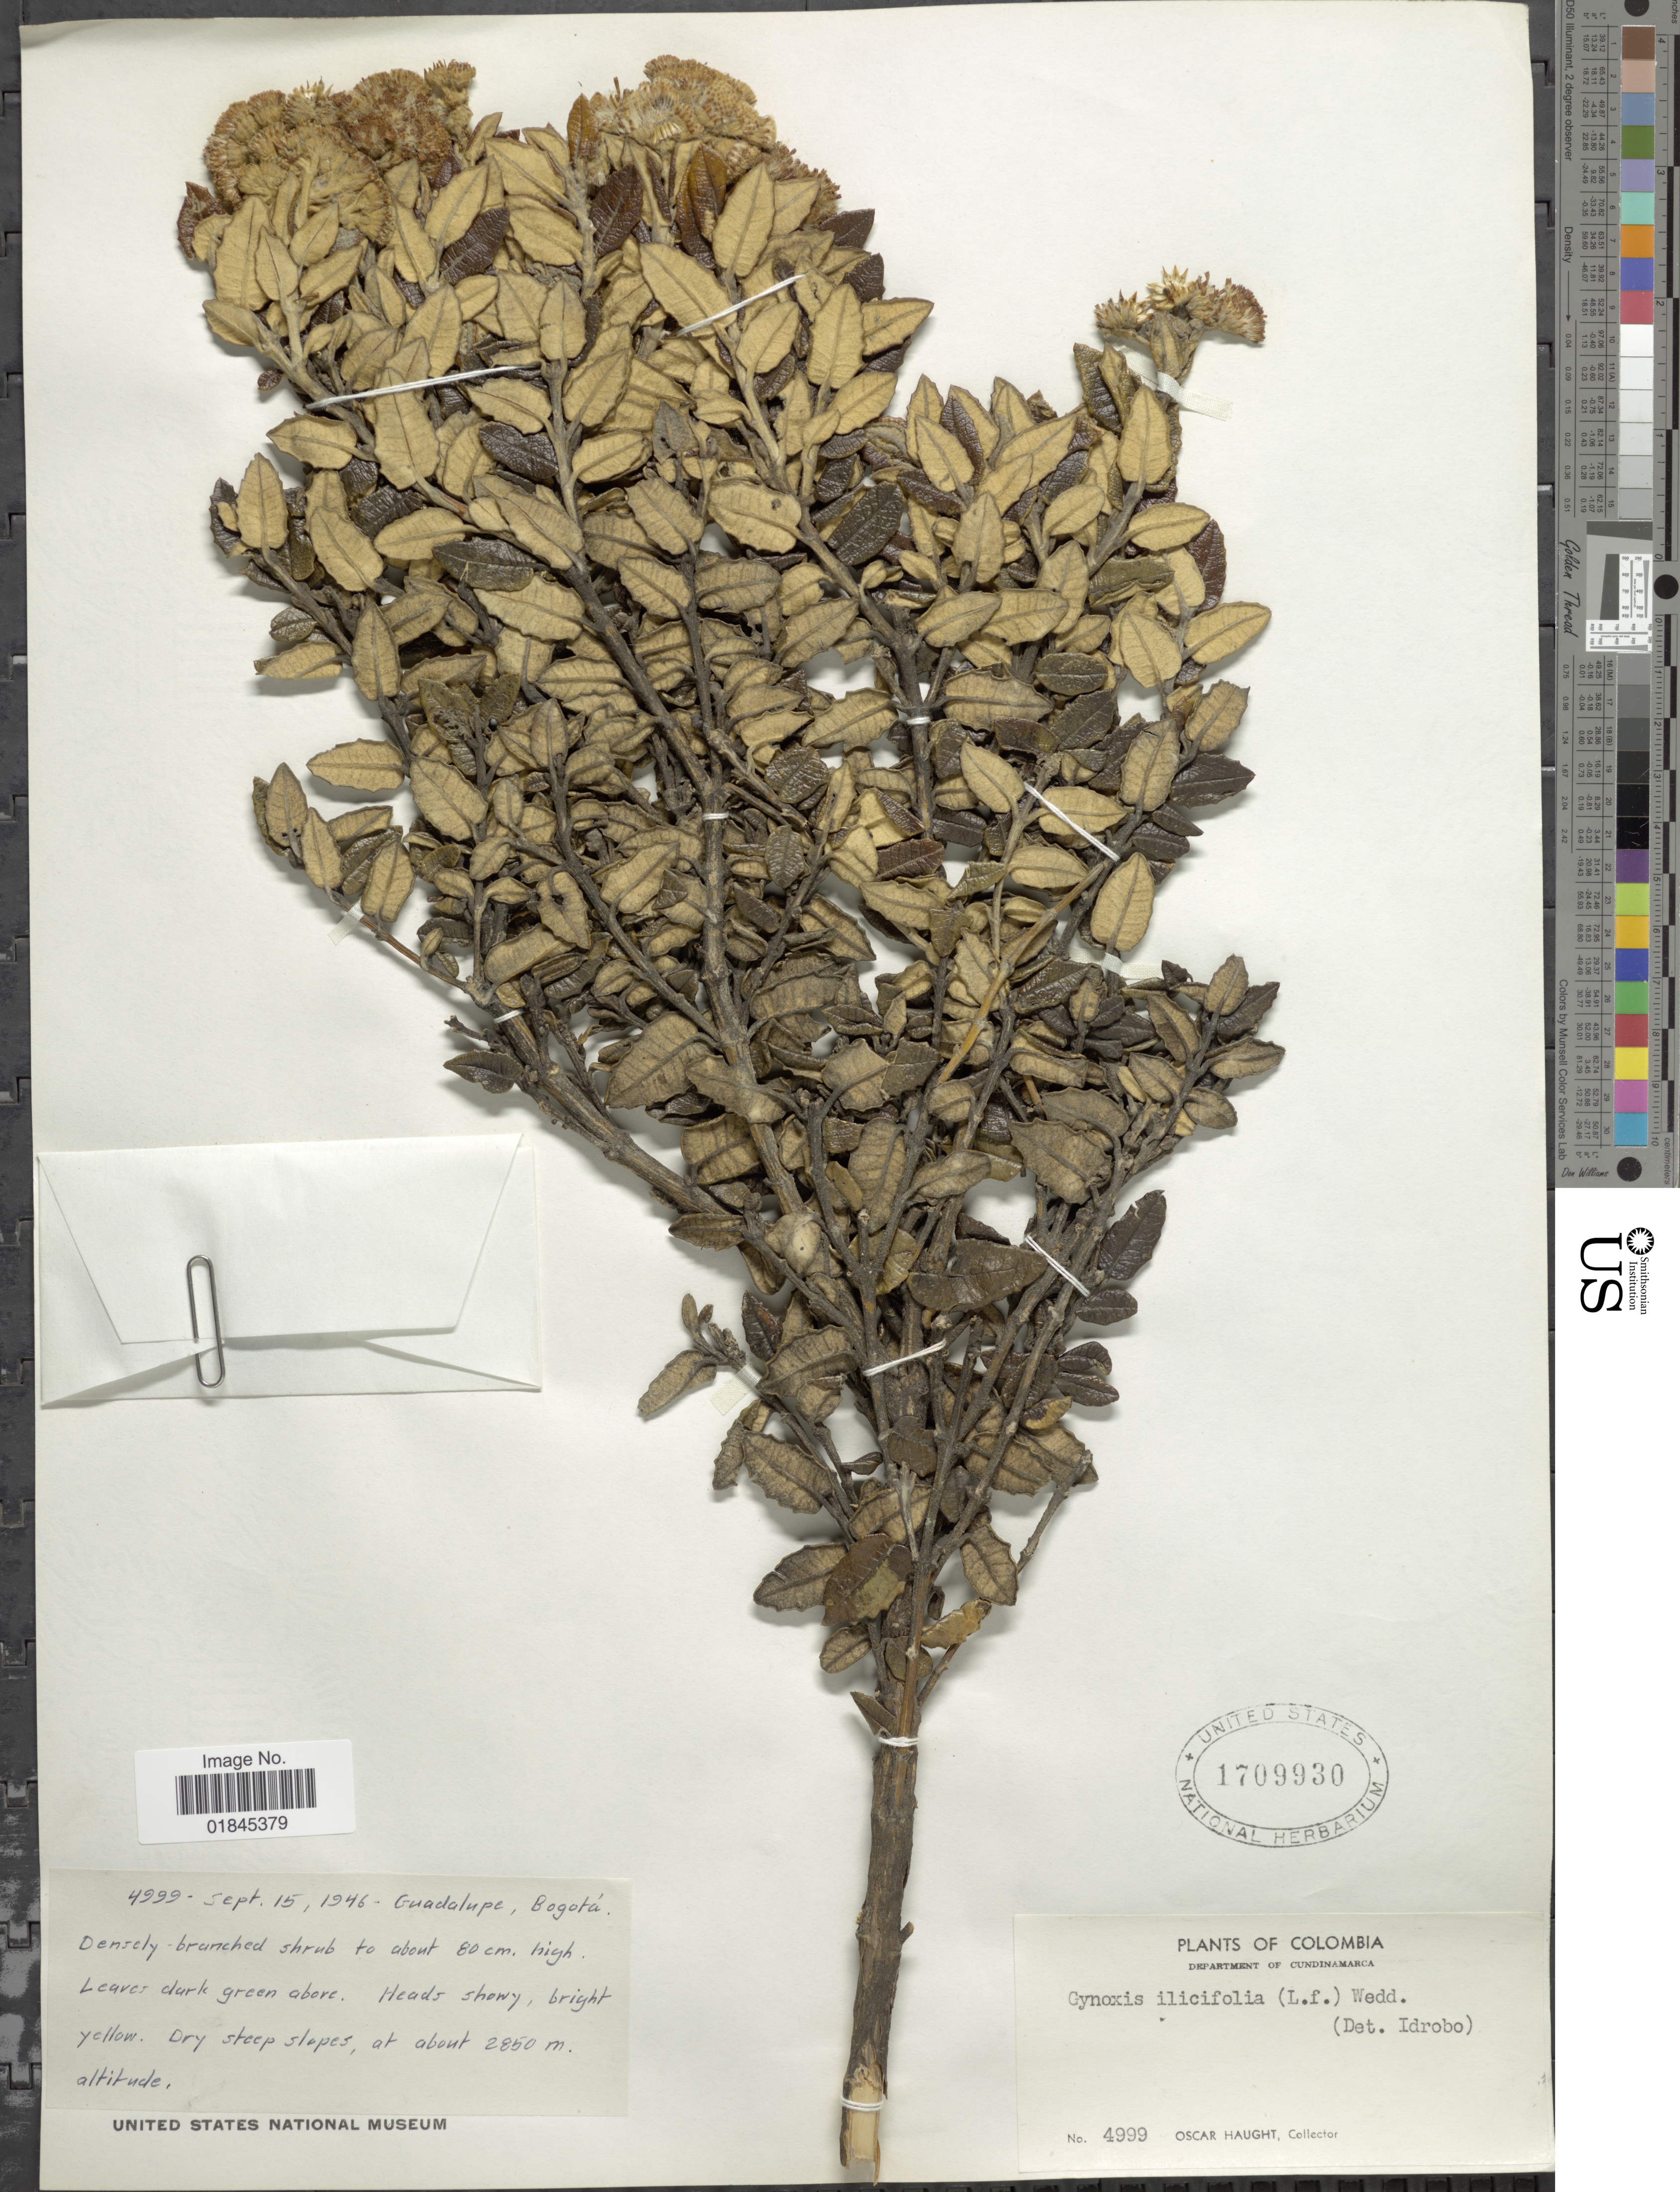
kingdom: Plantae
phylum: Tracheophyta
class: Magnoliopsida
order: Asterales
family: Asteraceae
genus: Pentacalia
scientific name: Pentacalia ilicifolia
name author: (L. f.) Cuatrec. & H. Rob.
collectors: O. L. Haught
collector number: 4999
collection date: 1946-09-15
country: Colombia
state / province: Cundinamarca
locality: Department of Cundinamarca. Guadalupe, Bogotá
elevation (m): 2850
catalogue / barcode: US 1709930